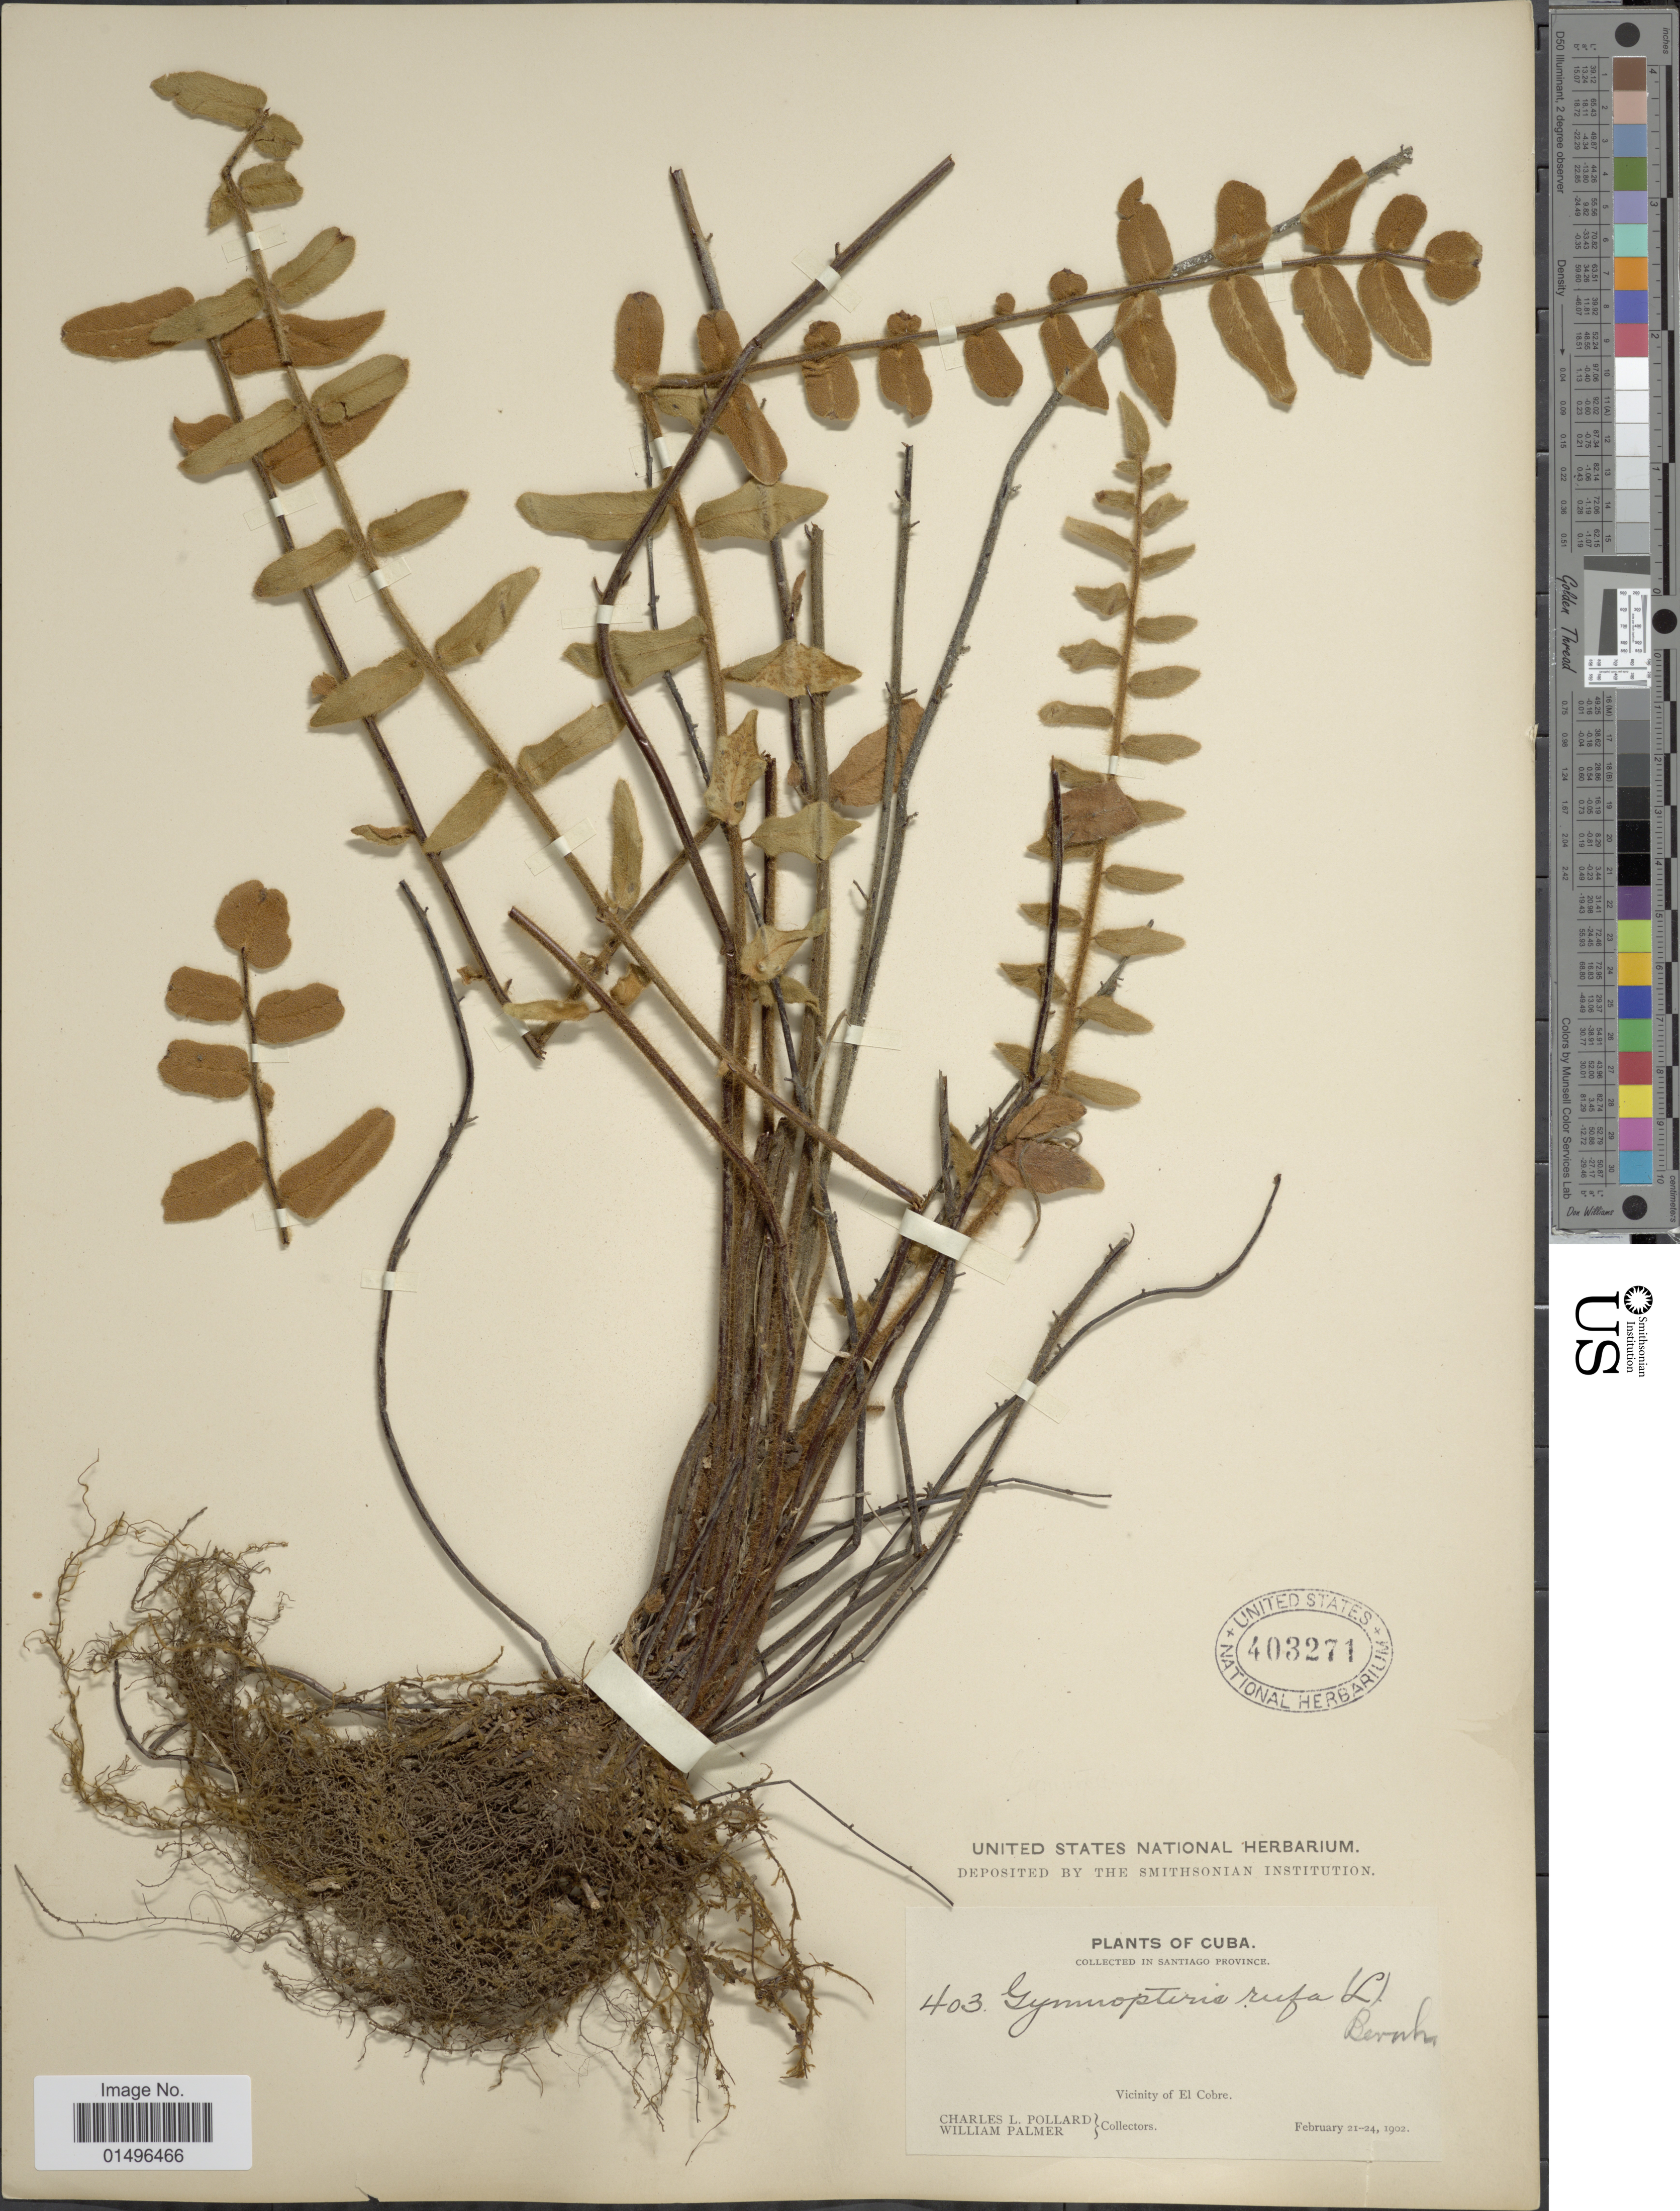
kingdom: Plantae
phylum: Tracheophyta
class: Polypodiopsida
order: Polypodiales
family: Pteridaceae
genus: Hemionitis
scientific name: Hemionitis rufa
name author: (L.) Sw.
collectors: C. L. Pollard & W. Palmer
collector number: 403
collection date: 1902-02-21/1902-02-24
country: Cuba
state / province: Santiago de Cuba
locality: Cuba, Vicinity of El Cobre.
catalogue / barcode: US 403271